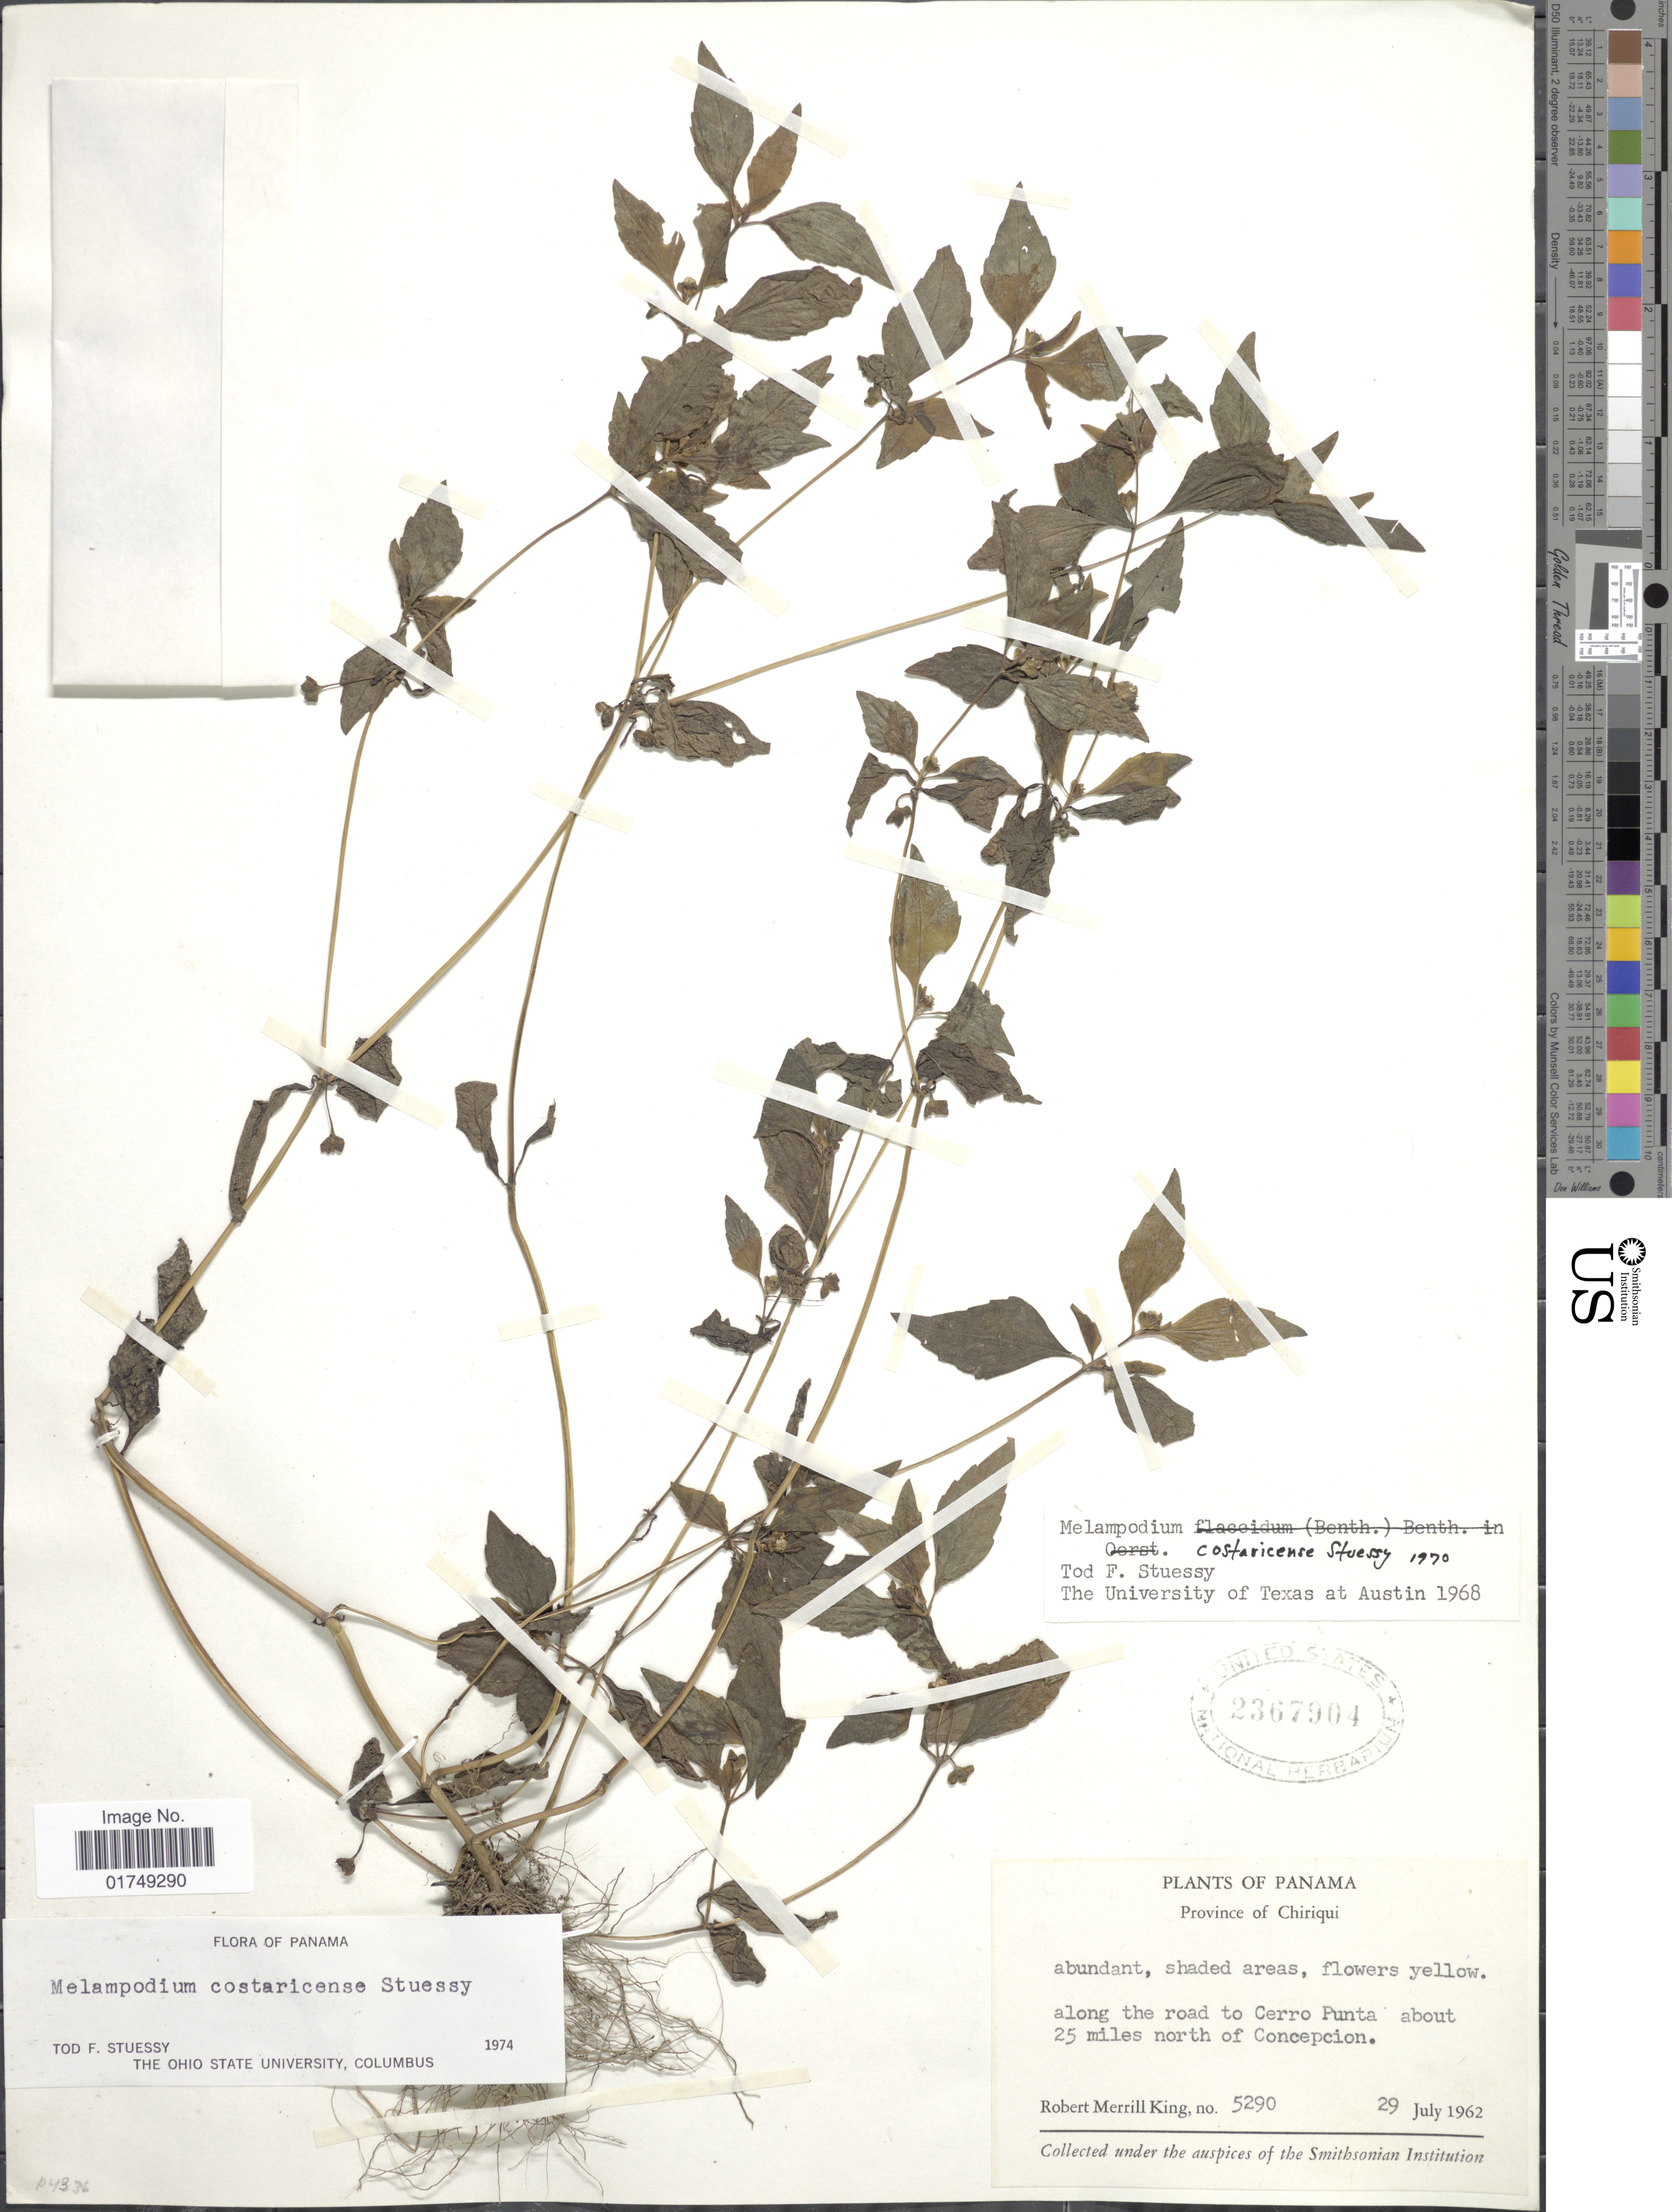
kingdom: Plantae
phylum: Tracheophyta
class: Magnoliopsida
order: Asterales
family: Asteraceae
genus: Melampodium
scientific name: Melampodium costaricense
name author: Stuessy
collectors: R. M. King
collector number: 5290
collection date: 1962-07-29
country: Panama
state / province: Chiriqui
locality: Along the road to Cerro Punta about 25 miles north of Conception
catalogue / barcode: US 2367904